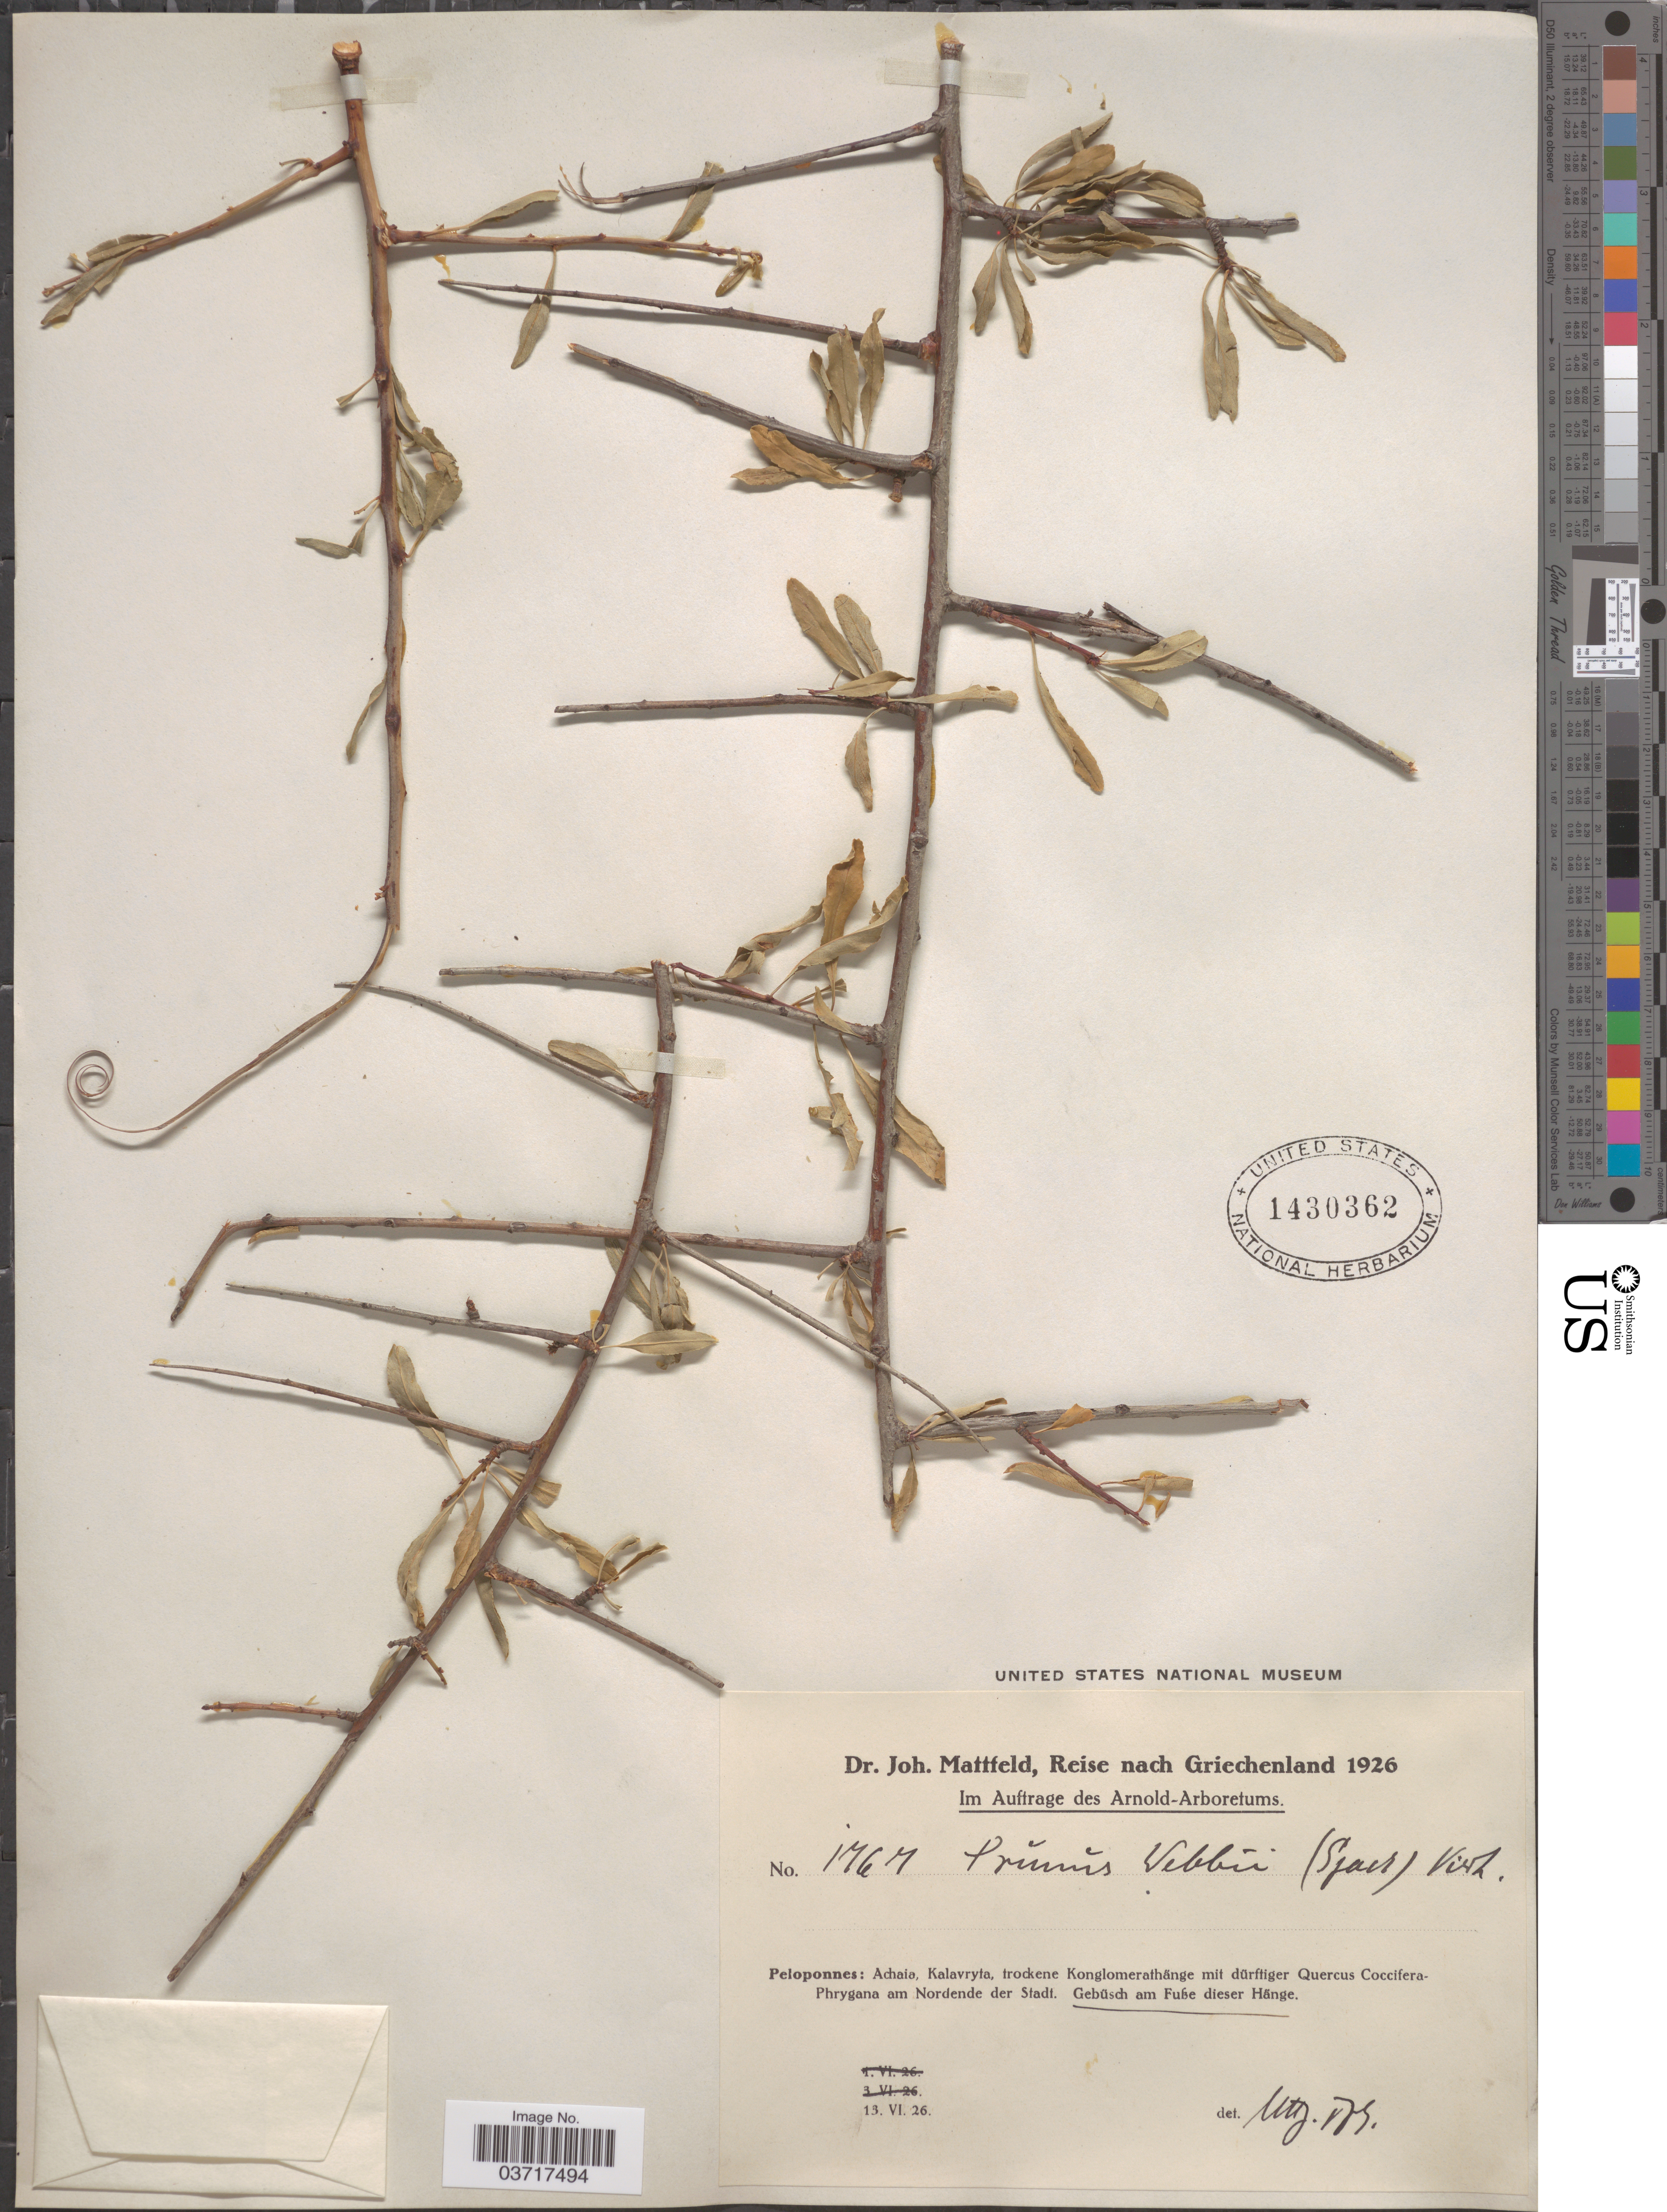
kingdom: Plantae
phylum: Tracheophyta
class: Magnoliopsida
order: Rosales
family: Rosaceae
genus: Prunus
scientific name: Prunus webbii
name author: Vierh.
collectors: J. Mattfeld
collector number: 1767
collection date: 1926-06-13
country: Greece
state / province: Peloponnese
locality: Achaia, Kalavryta, trockene Konglomerathänge mit dürftiger Quercus Coccifera-Phrygana am Nordende der Stadt. Gebüsch am Fube dieser Häange.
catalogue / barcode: US 1430362